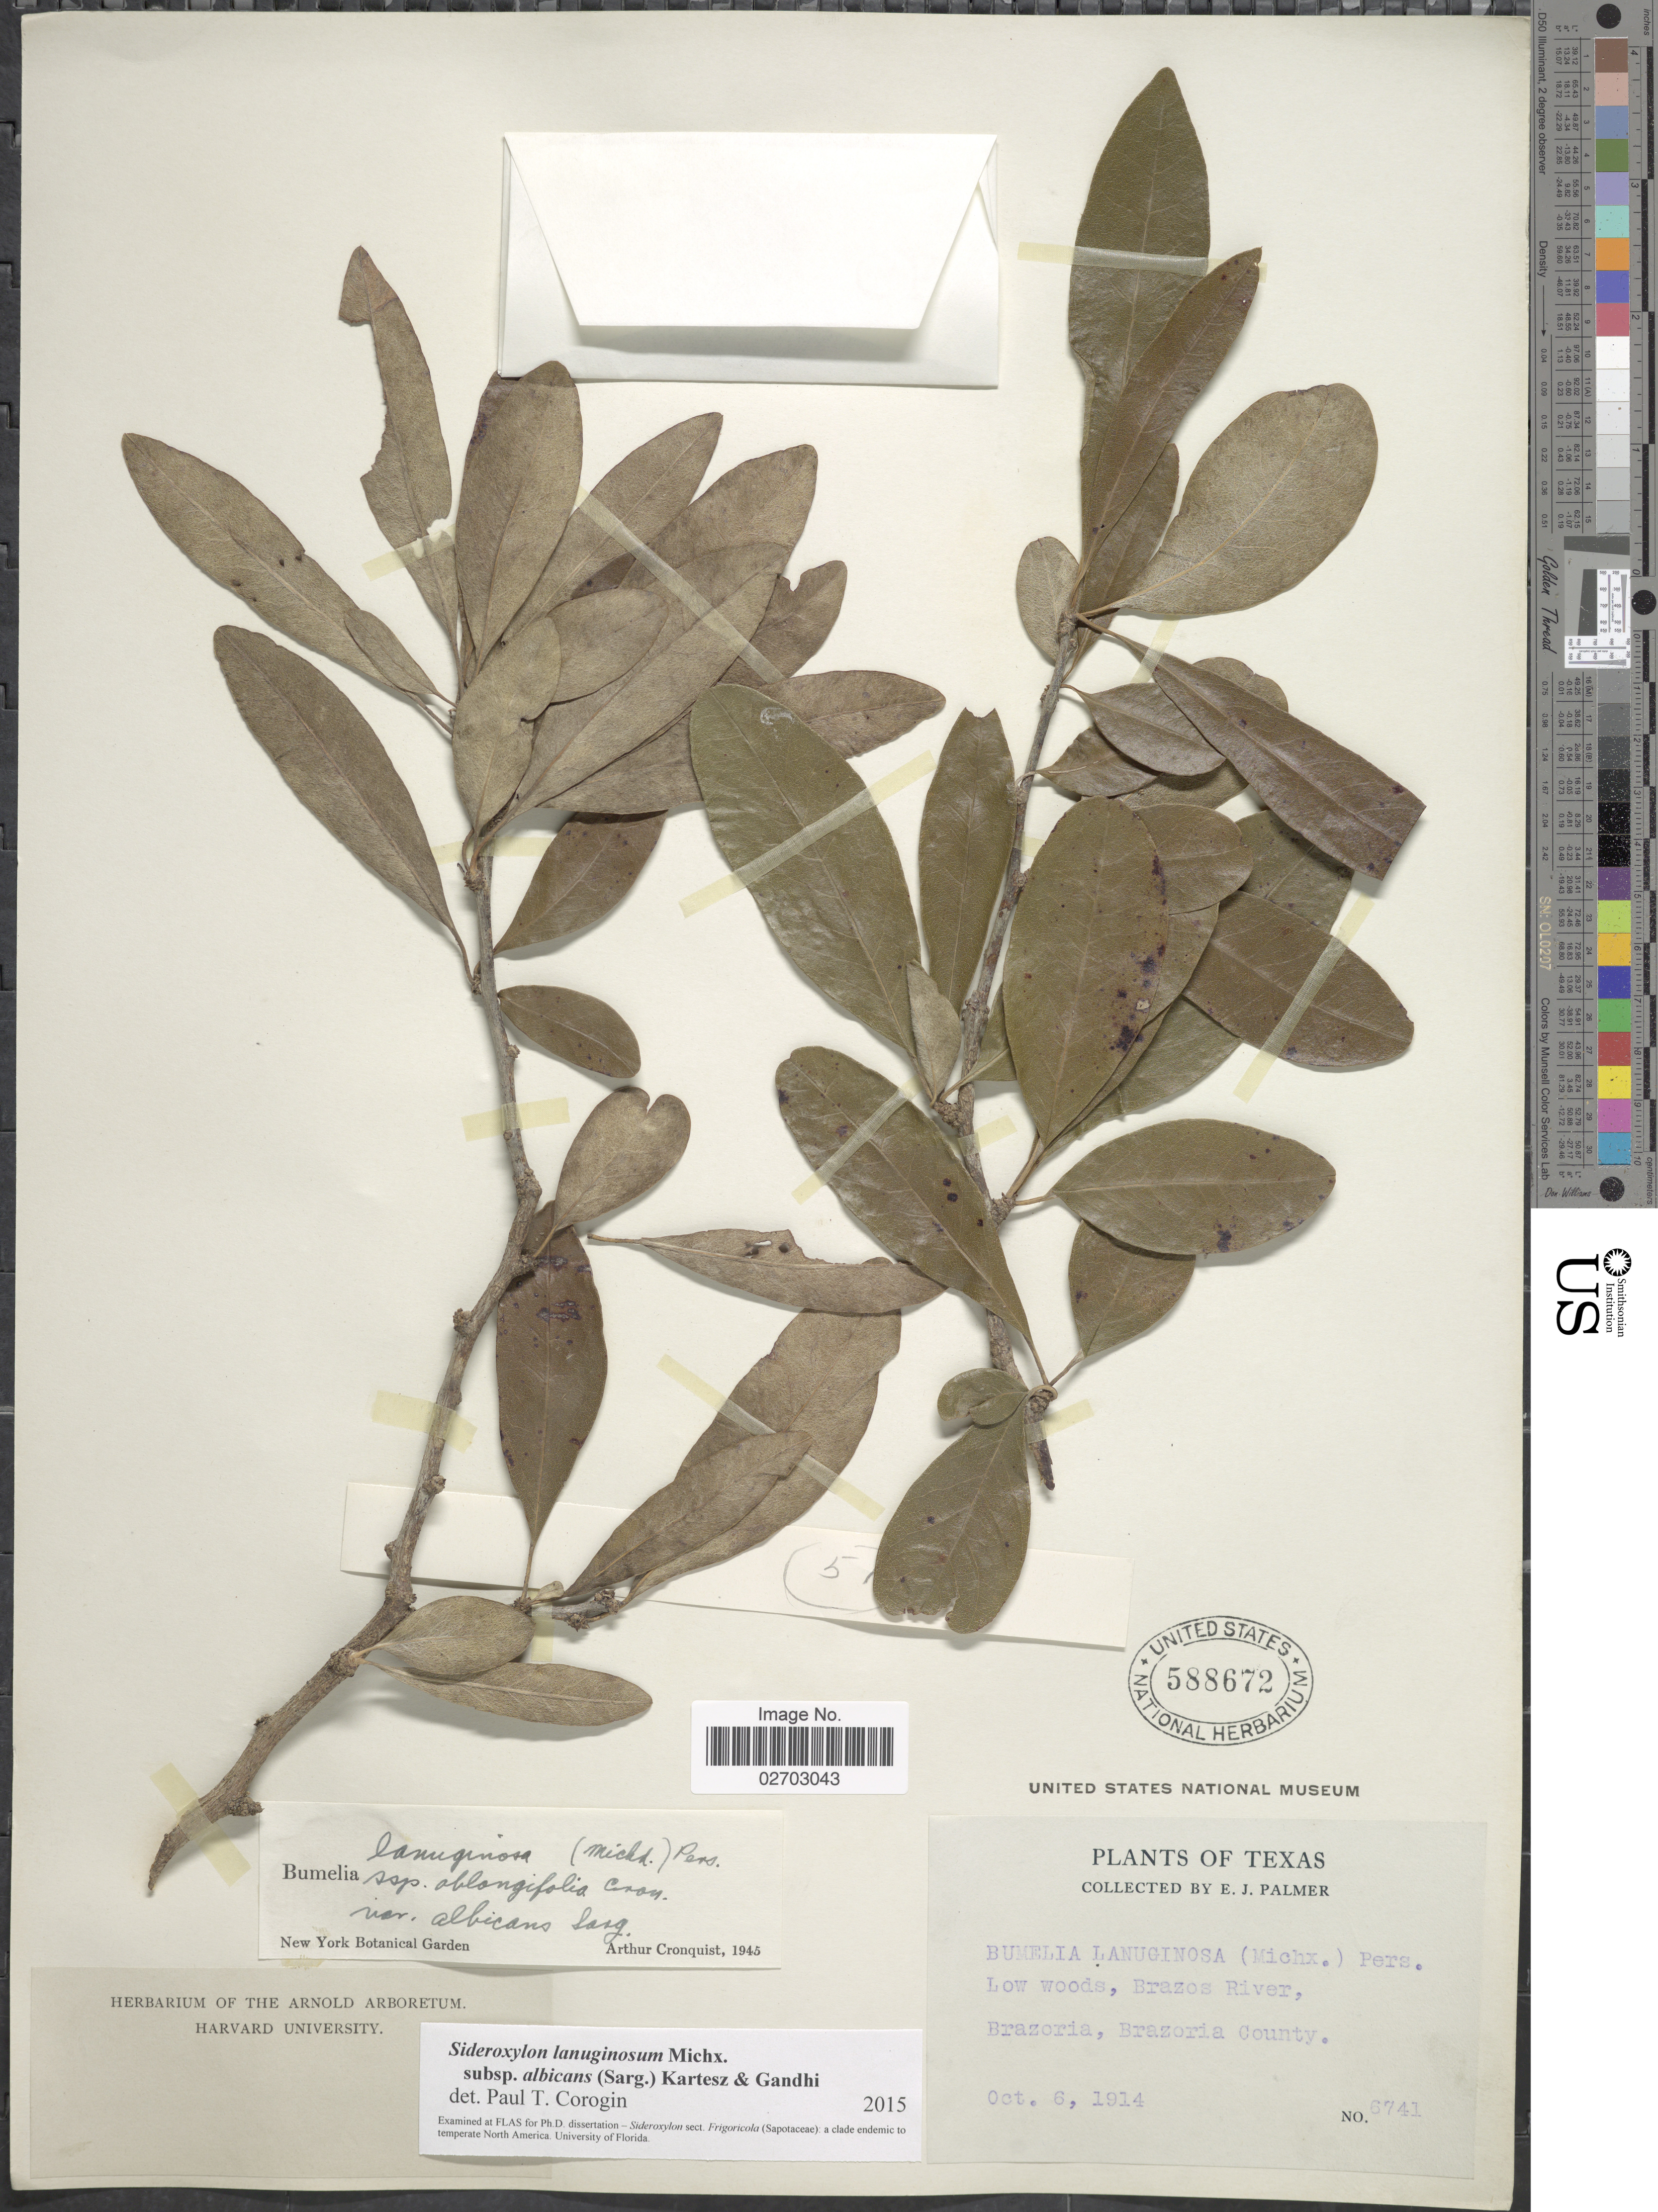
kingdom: Plantae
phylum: Tracheophyta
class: Magnoliopsida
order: Ericales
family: Sapotaceae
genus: Sideroxylon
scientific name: Sideroxylon lanuginosum subsp. albicans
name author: (Sarg.) Kartesz & Gandhi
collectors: E. J. Palmer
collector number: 6741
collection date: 1914-10-06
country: United States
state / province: Texas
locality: Brazoria, Brazoria County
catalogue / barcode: US 588672